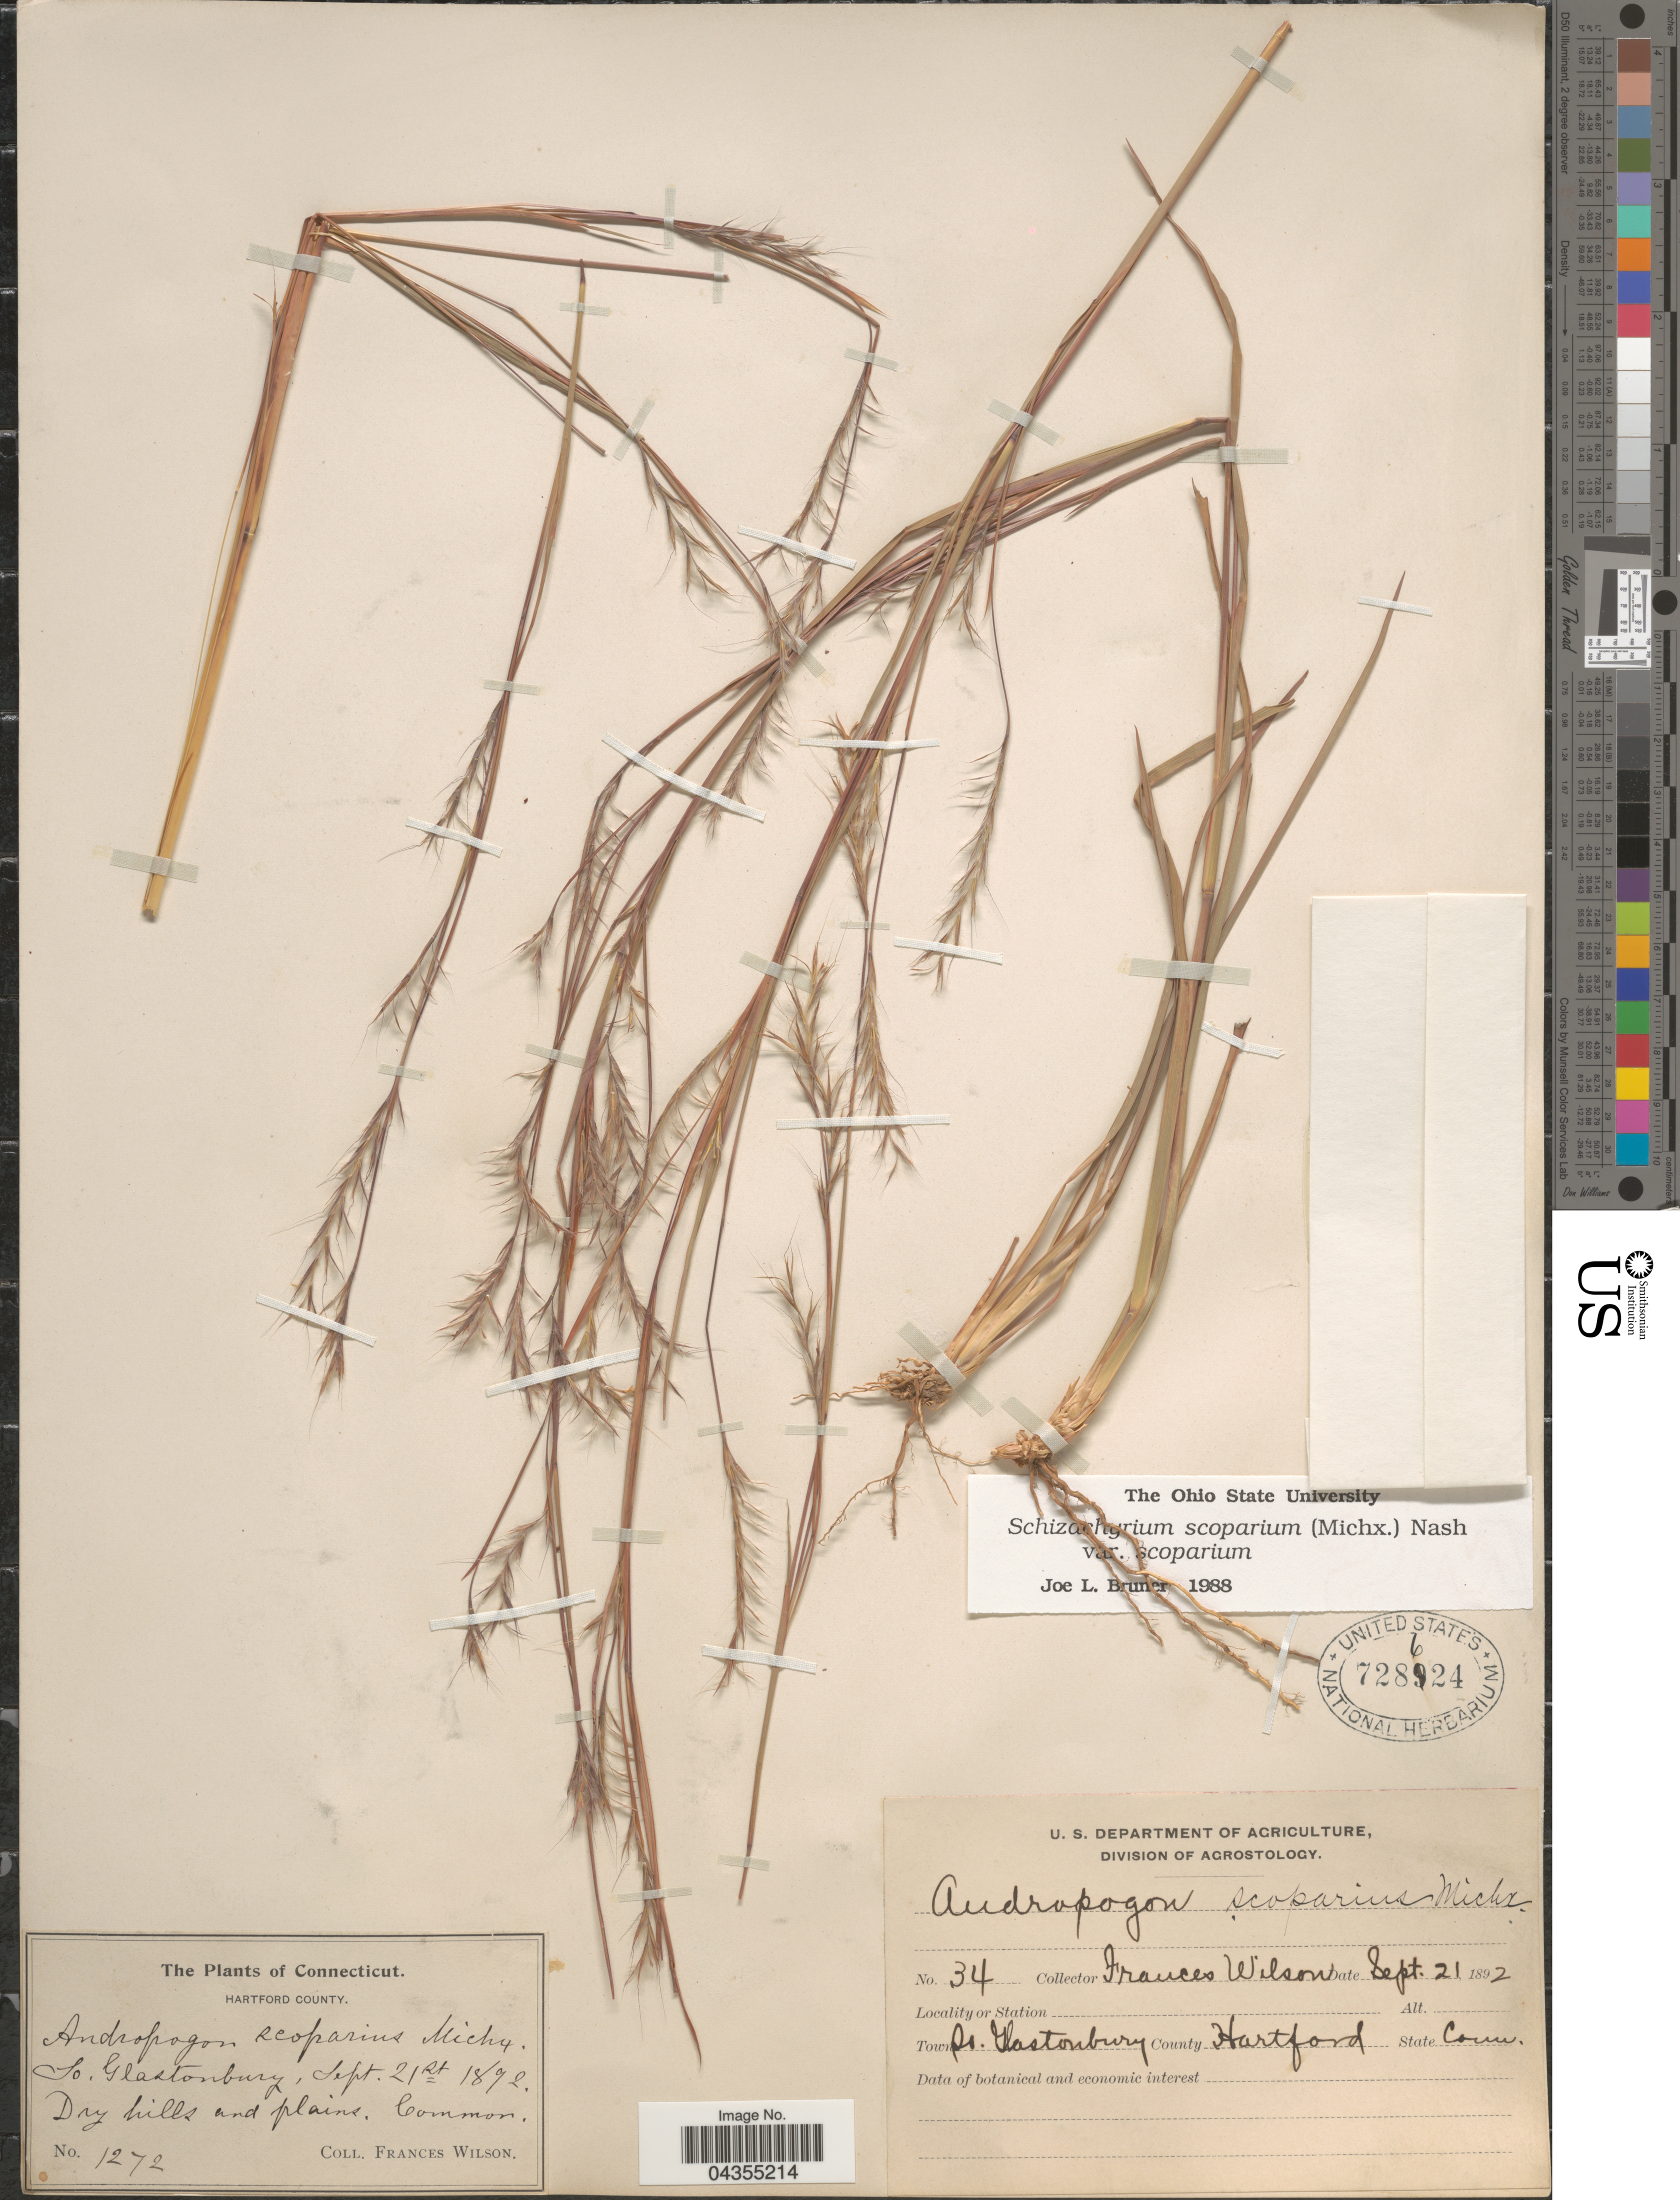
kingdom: Plantae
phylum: Tracheophyta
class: Liliopsida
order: Poales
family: Poaceae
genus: Schizachyrium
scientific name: Schizachyrium scoparium var. scoparium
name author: (Michx.) Nash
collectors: F. Wilson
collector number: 1272/34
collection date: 1892-09-21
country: United States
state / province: Connecticut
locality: Town So. Glastonbury. County Hartford.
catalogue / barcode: US 728624